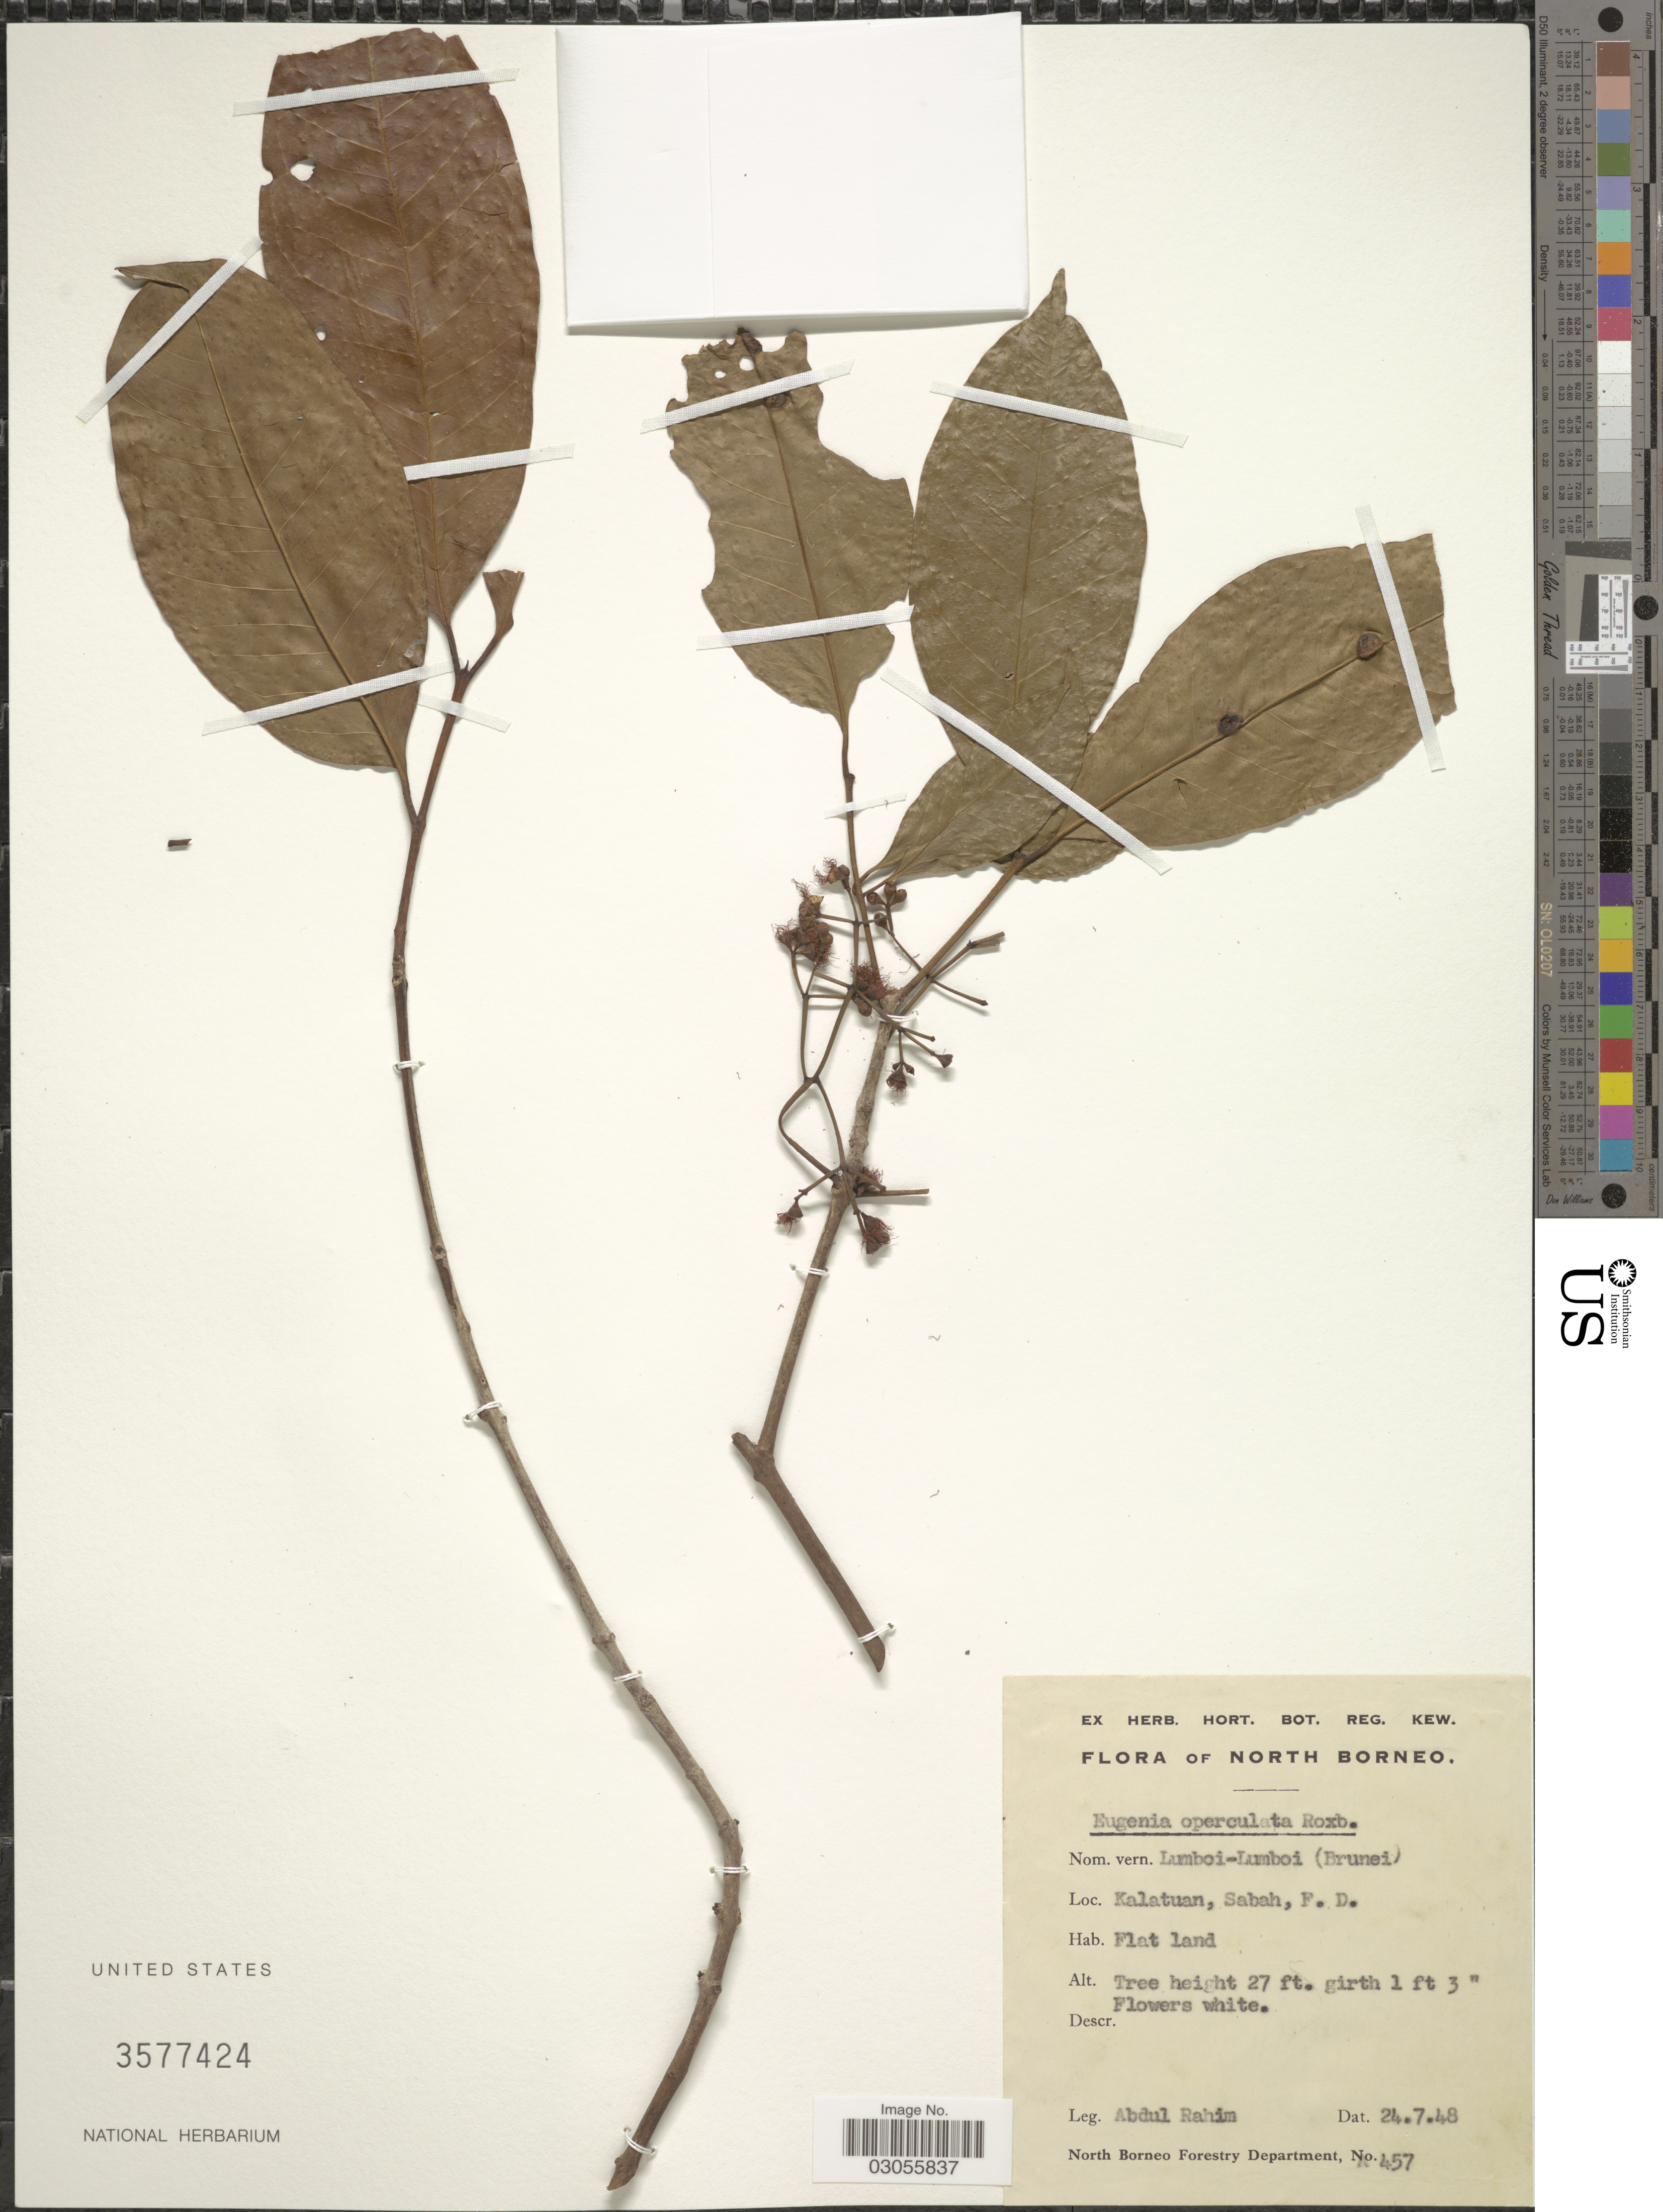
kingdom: Plantae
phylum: Tracheophyta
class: Magnoliopsida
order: Myrtales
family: Myrtaceae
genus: Syzygium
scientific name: Syzygium nervosum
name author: DC.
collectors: A. Rahim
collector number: A457?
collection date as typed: Transcribed d/m/y: 24/7/48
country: Malaysia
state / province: Sabah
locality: North Borneo. Kalatuan, F. D.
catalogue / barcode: US 3577424